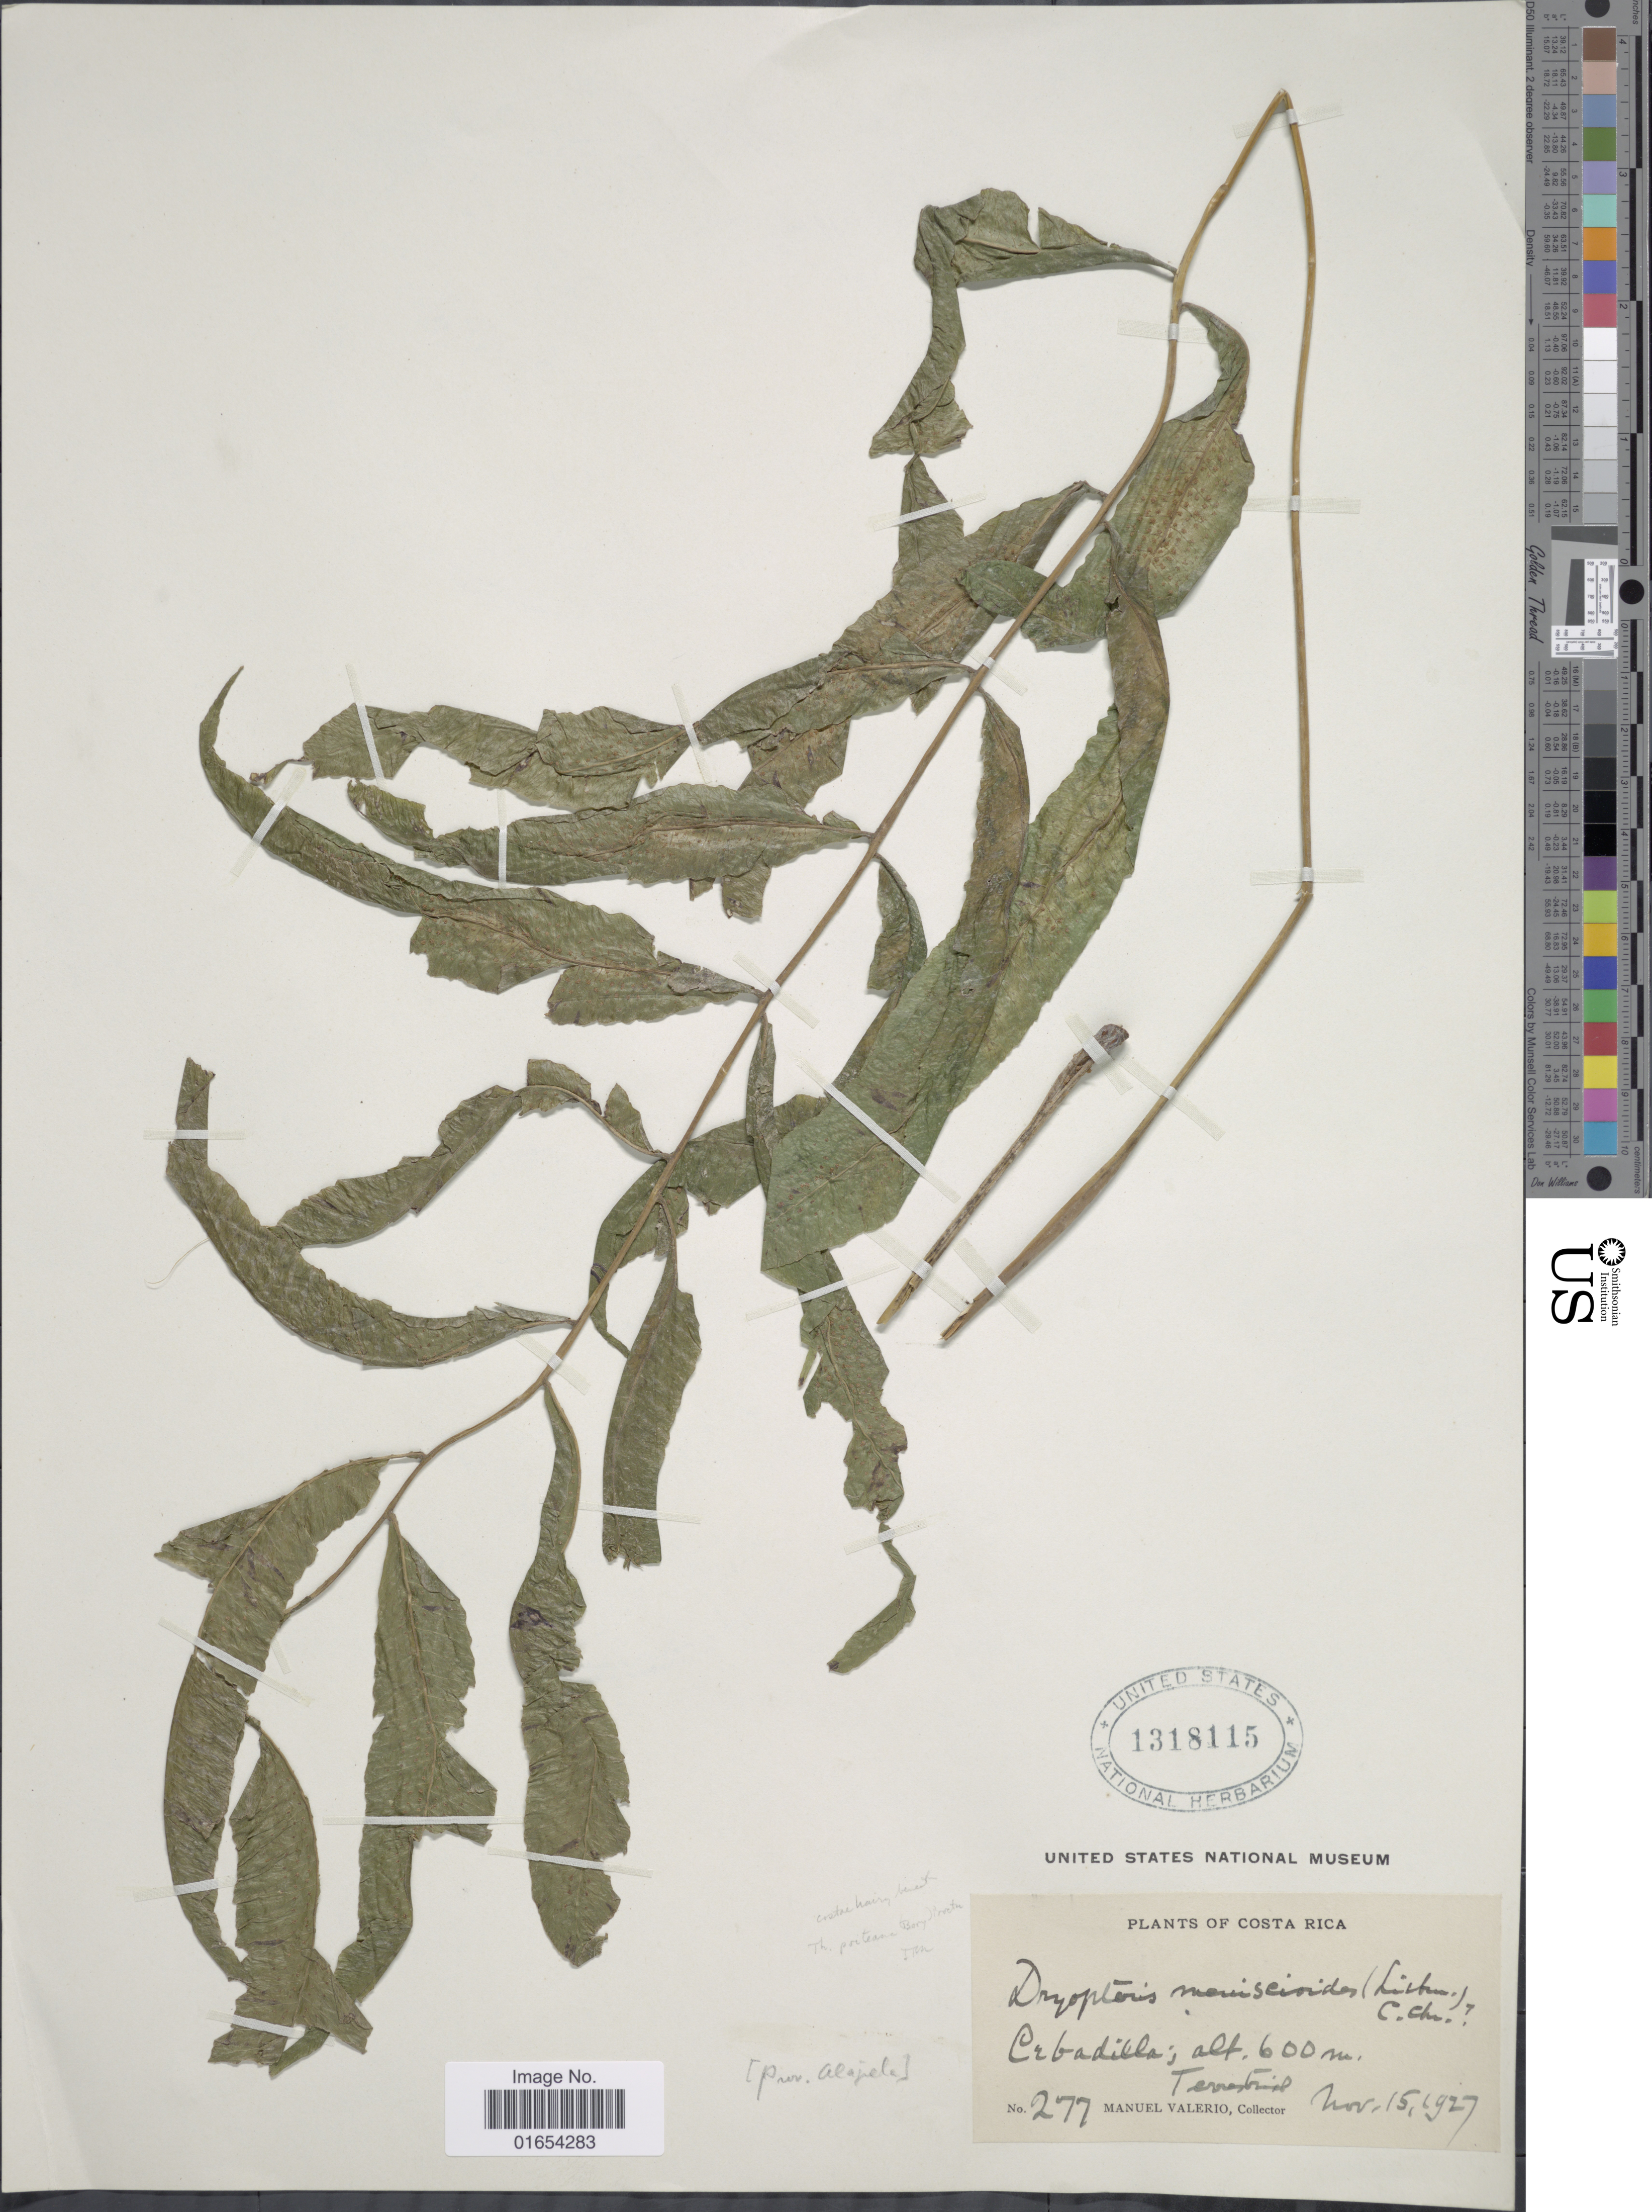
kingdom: Plantae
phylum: Tracheophyta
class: Polypodiopsida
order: Polypodiales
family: Thelypteridaceae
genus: Goniopteris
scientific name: Goniopteris poiteana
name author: (Bory) Ching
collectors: M. Valerio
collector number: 277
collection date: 1927-11-15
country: Costa Rica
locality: Cebadilla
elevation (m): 600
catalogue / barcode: US 1318115